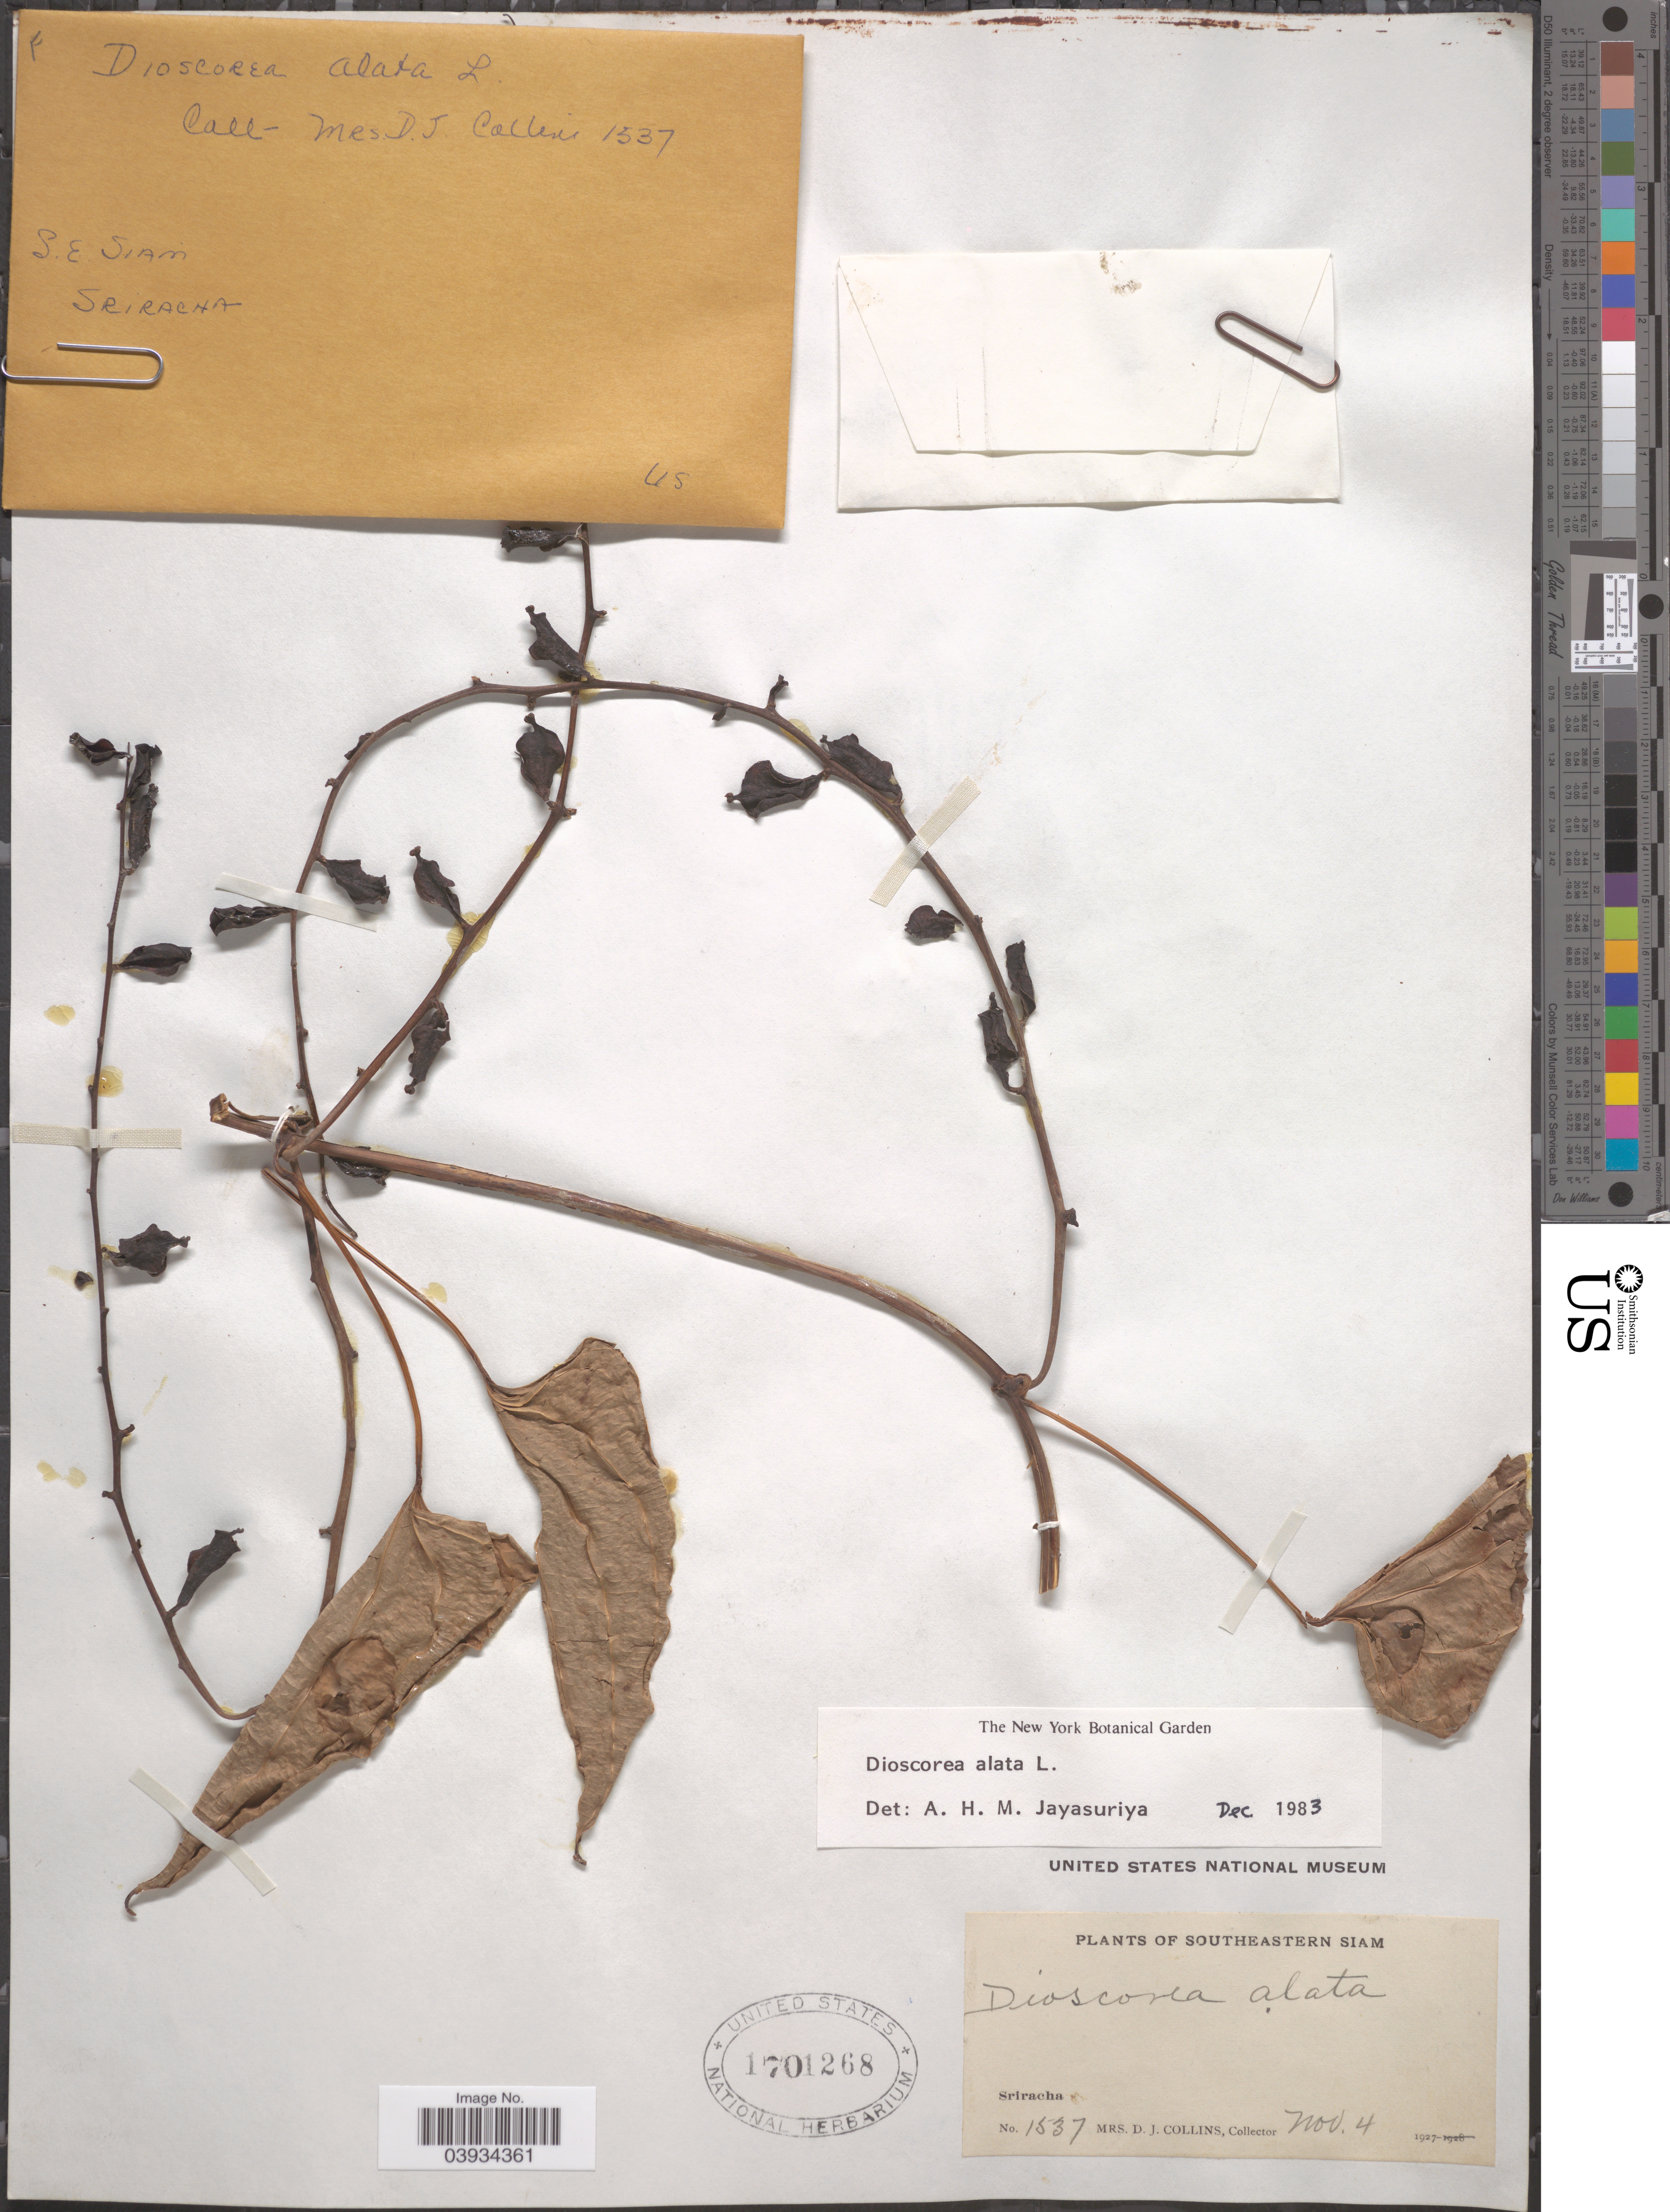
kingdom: Plantae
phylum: Tracheophyta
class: Liliopsida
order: Dioscoreales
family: Dioscoreaceae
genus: Dioscorea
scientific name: Dioscorea alata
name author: L.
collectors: Mrs. D. J. Collins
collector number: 1537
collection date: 1927-11-04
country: Thailand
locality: Southeastern Siam. Sriracha.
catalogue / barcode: US 1701268